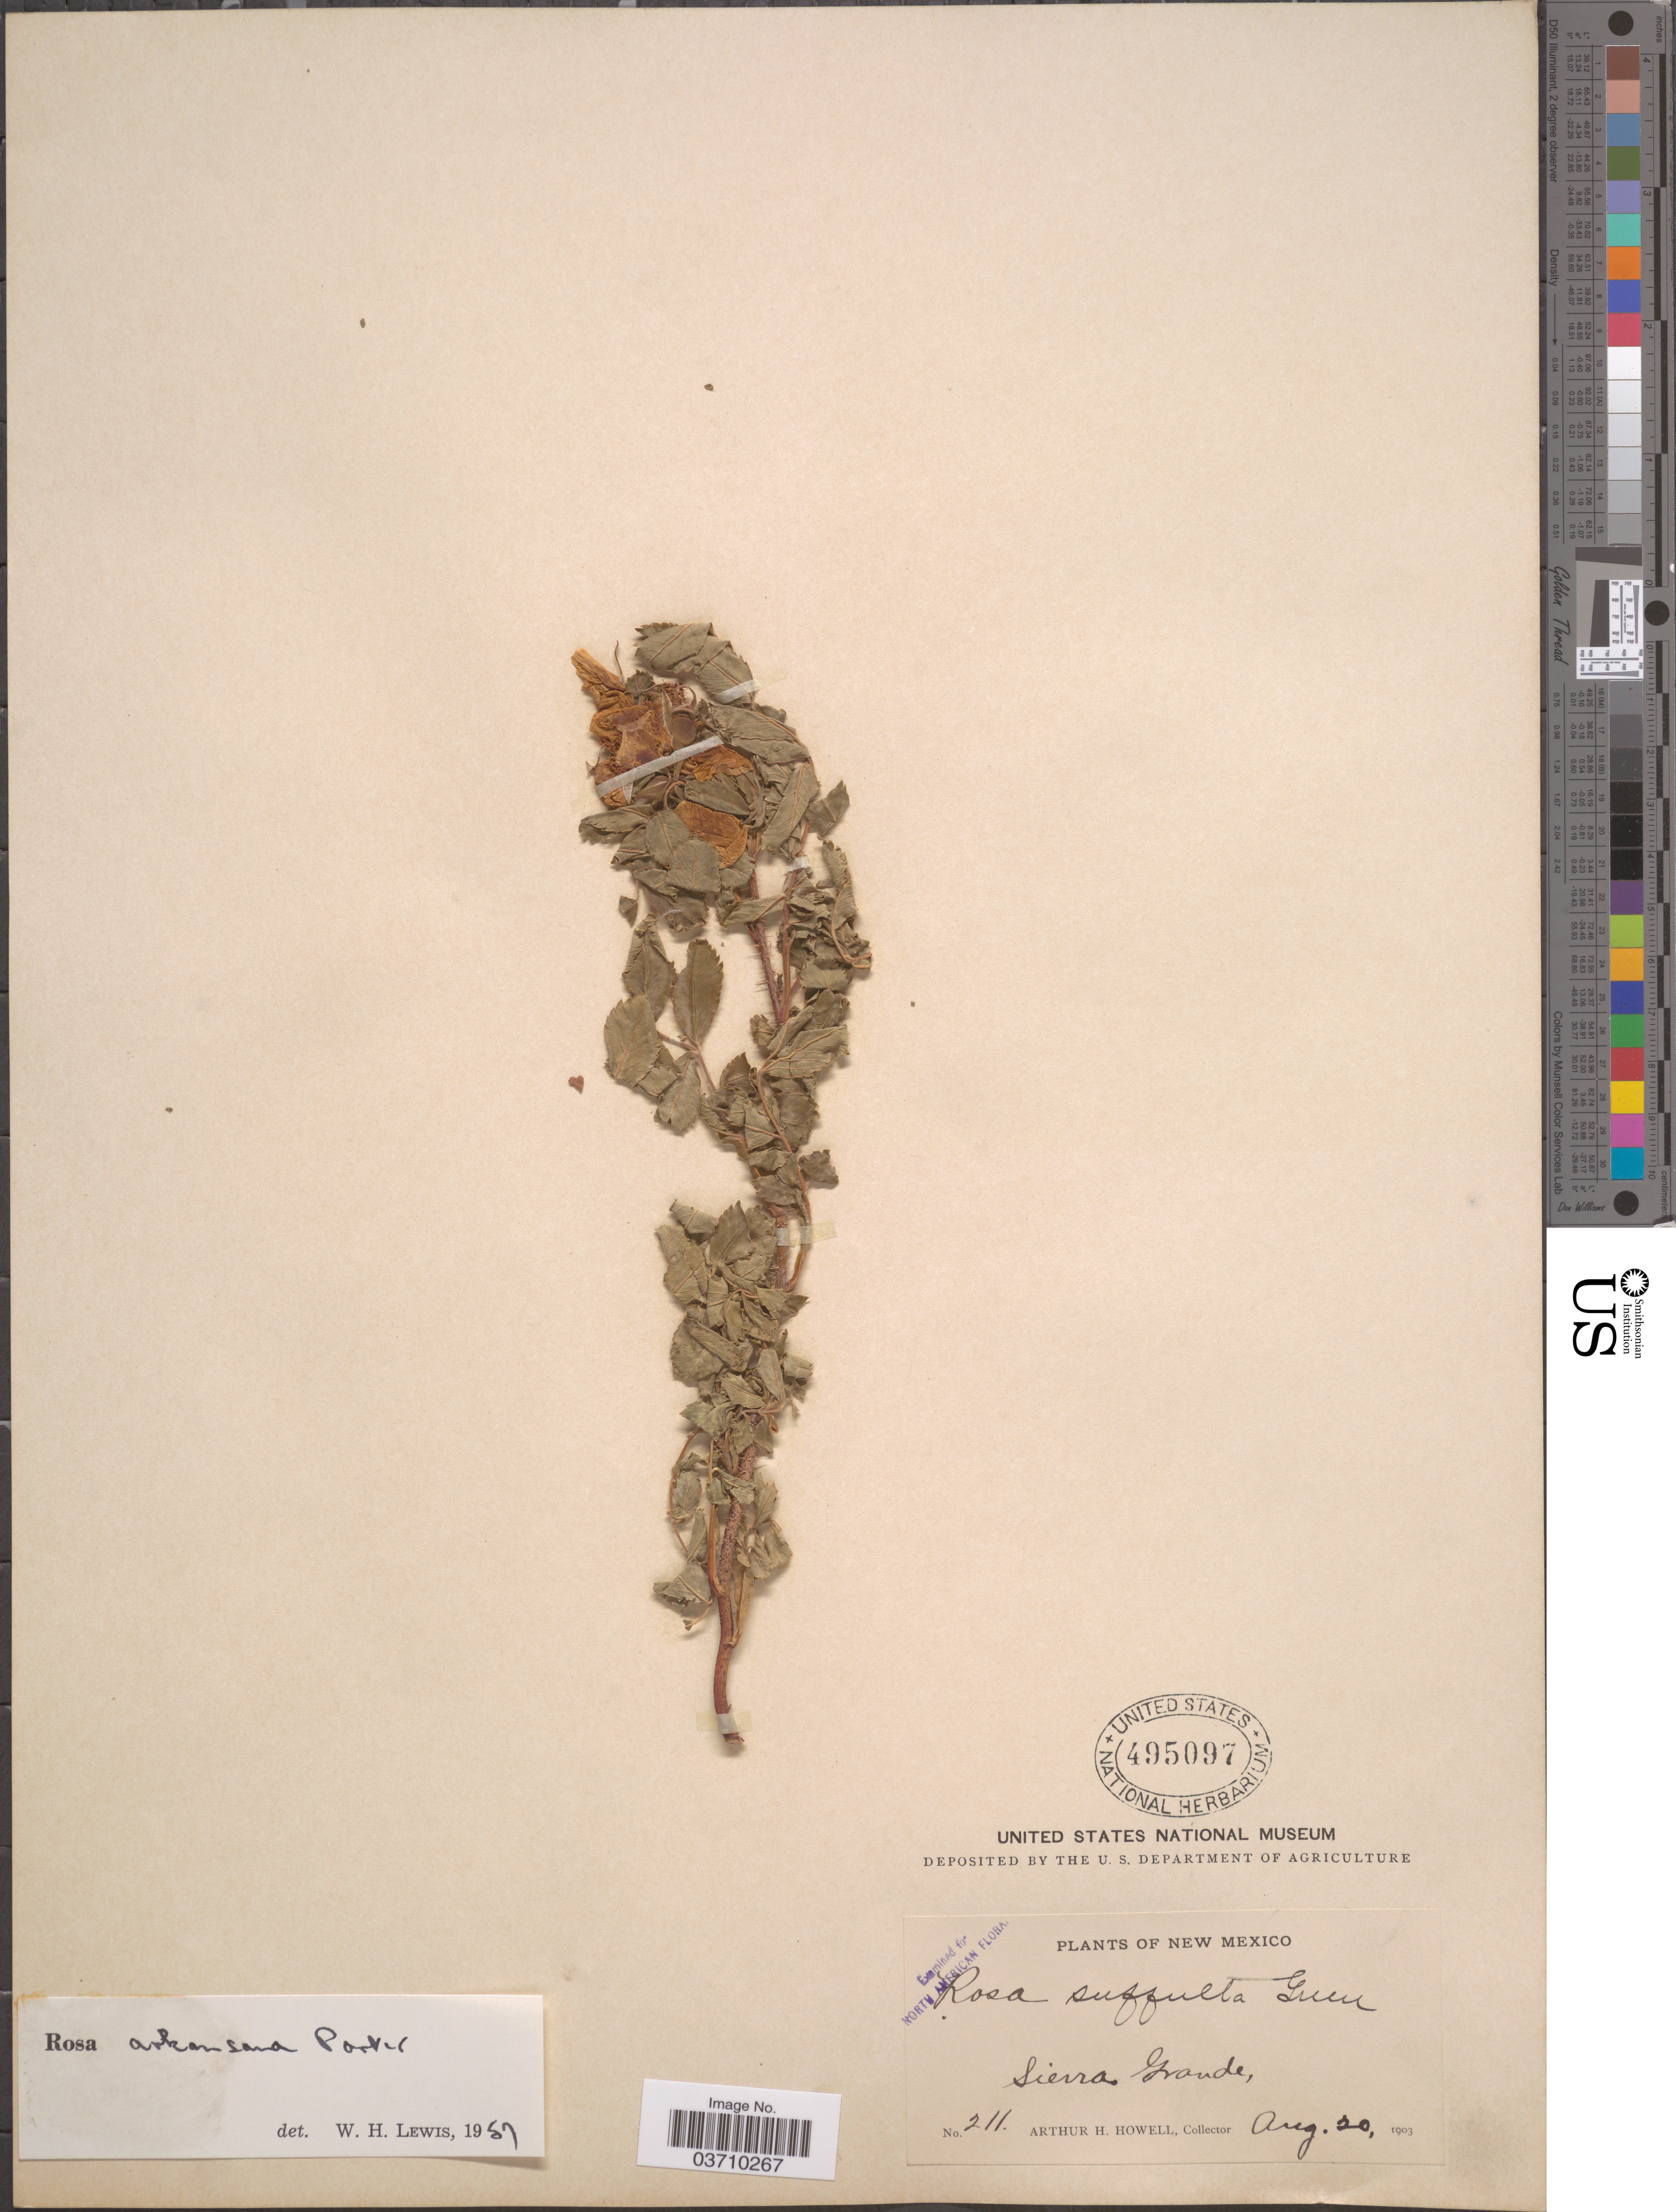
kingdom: Plantae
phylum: Tracheophyta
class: Magnoliopsida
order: Rosales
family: Rosaceae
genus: Rosa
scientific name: Rosa arkansana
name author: Porter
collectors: A. H. Howell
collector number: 211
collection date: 1903-08-20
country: United States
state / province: New Mexico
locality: Sierra Grande.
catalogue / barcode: US 495097